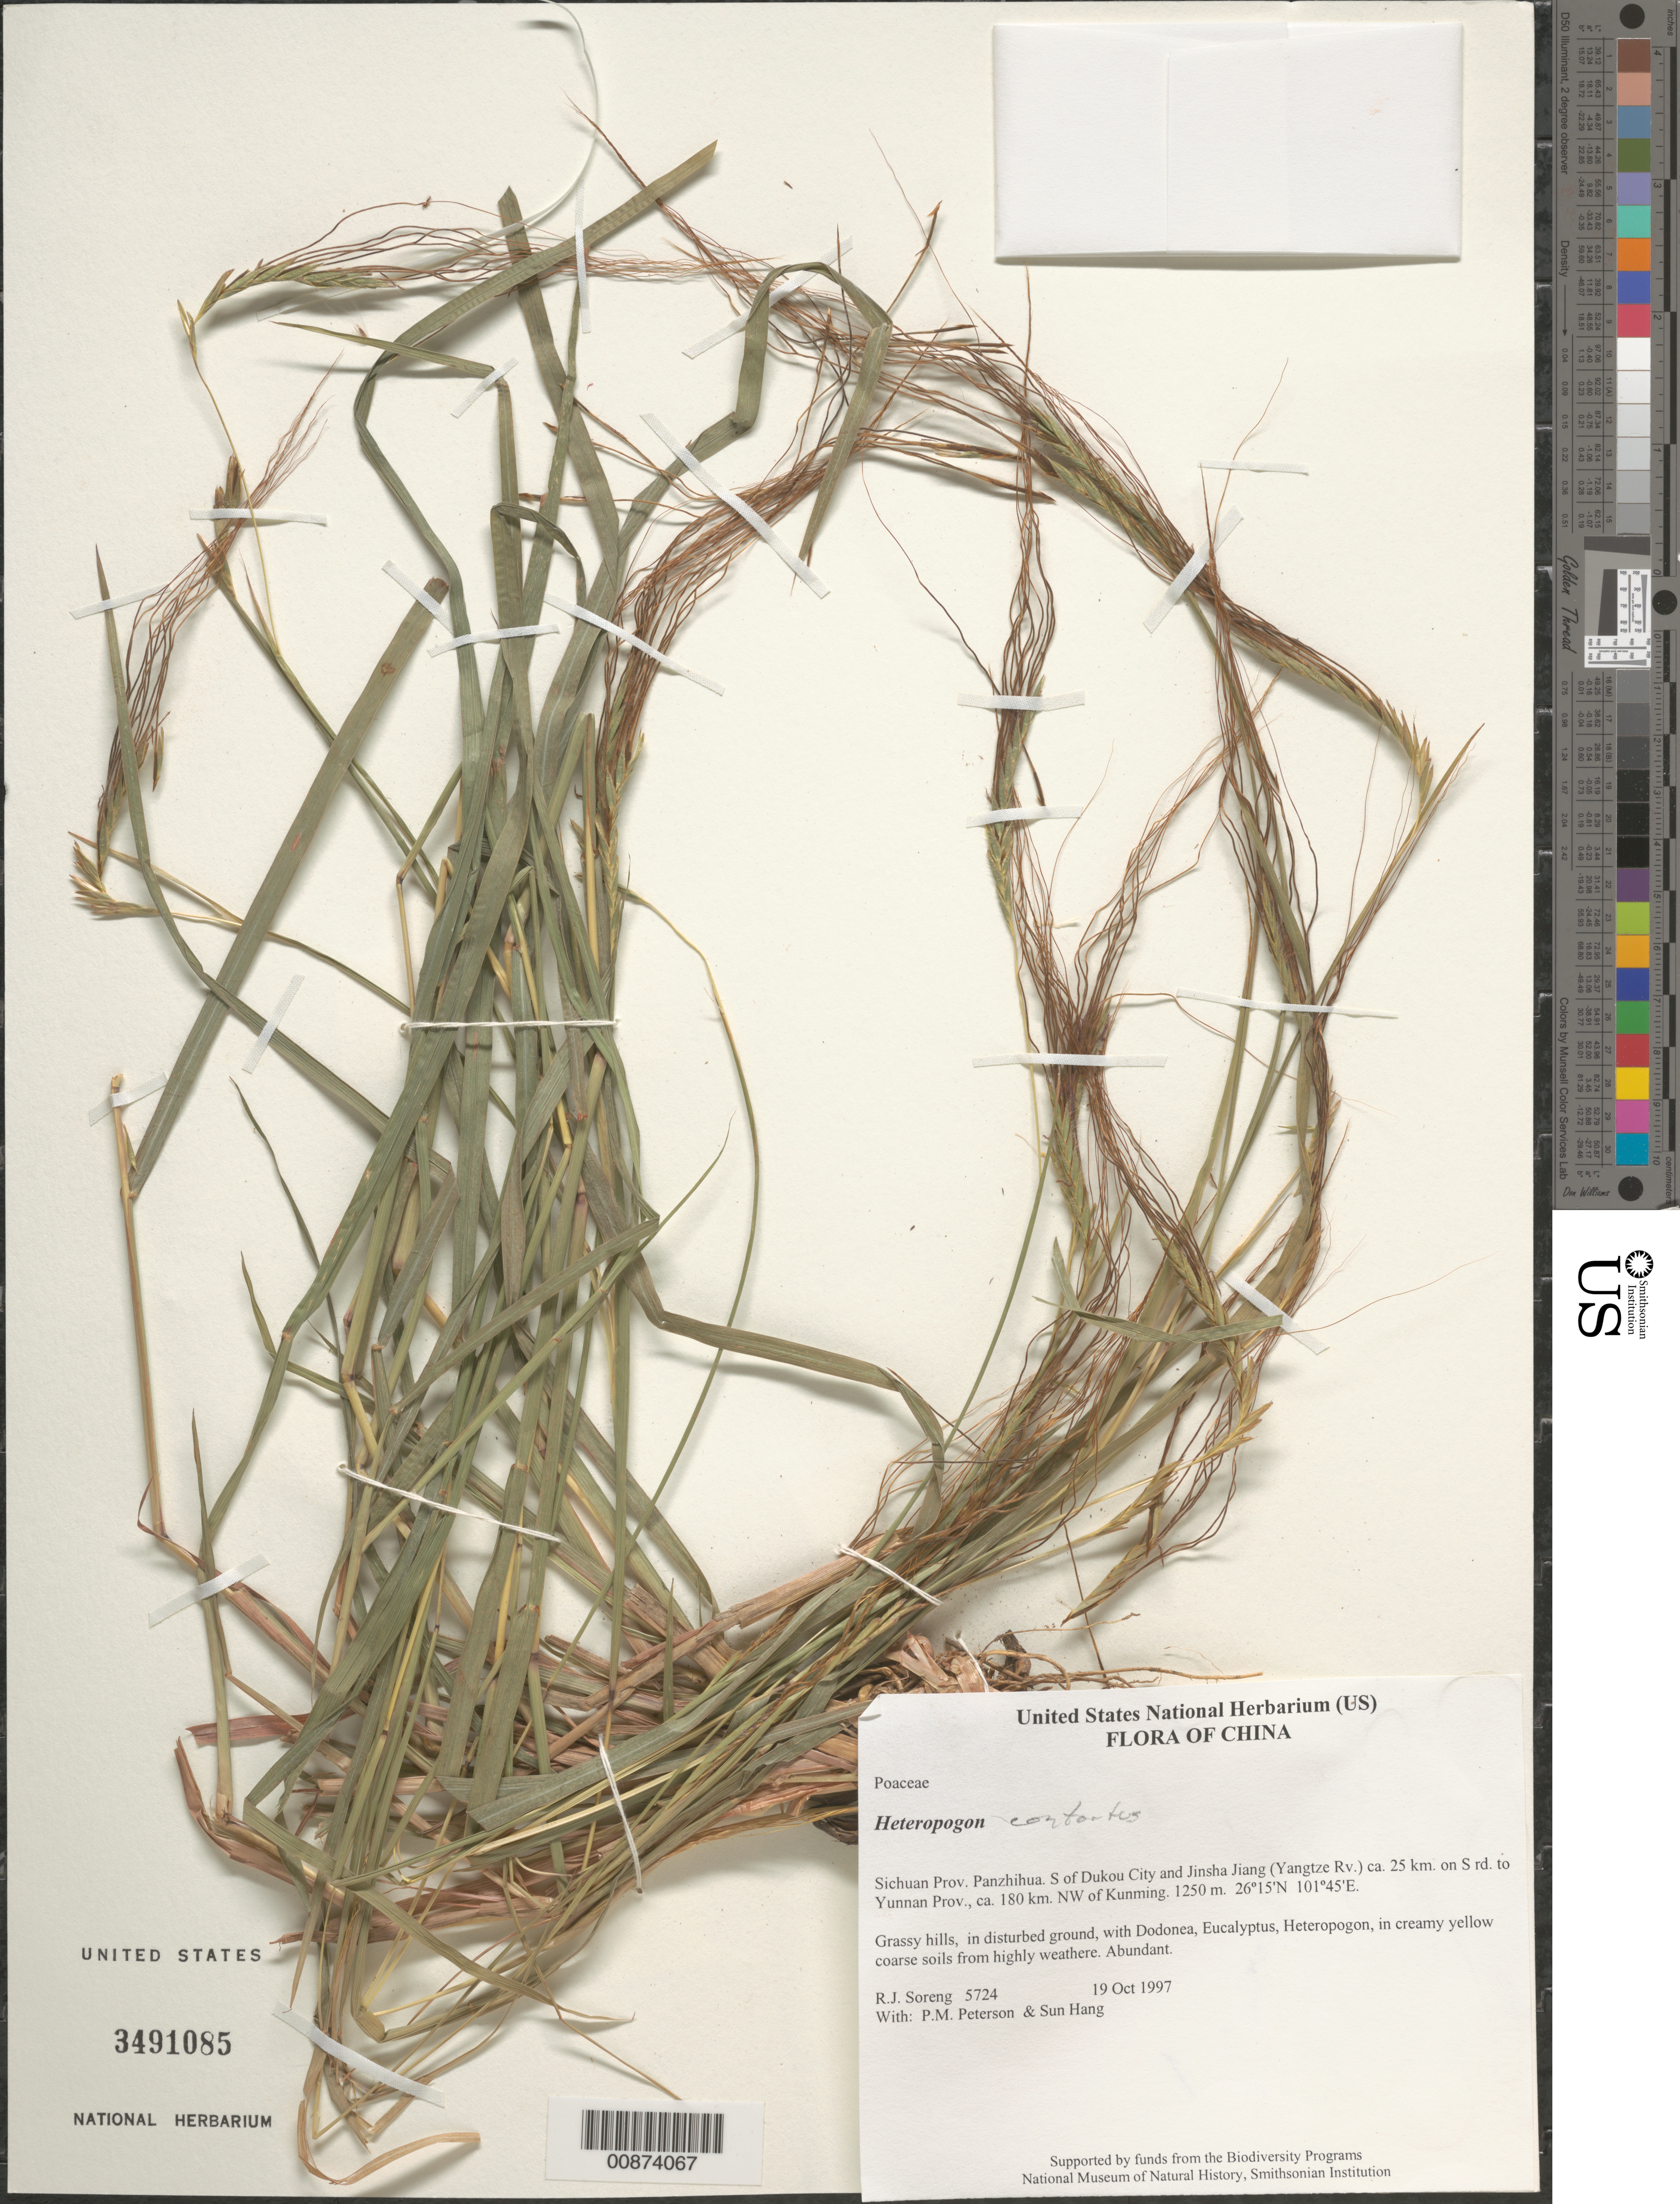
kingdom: Plantae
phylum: Tracheophyta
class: Liliopsida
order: Poales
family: Poaceae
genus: Heteropogon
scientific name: Heteropogon contortus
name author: (L.) P. Beauv. ex Roem. & Schult.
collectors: R. J. Soreng, P. M. Peterson & Sun Hang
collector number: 5724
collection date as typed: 19 Oct 1997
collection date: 1997-10-19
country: China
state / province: Sichuan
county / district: Panzhihua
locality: S of Dukou City and Jinsha Jiang (Yangtze Rv.) ca. 25 km on S rd. to Yunnan Prov., ca. 180 km NW of Kunming.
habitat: Grassy hills, in disturbed ground, with Dodonea, Eucalyptus, Heteropogon, in creamy yellow coarse soils from highly weathere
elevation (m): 1250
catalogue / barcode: US 3491085